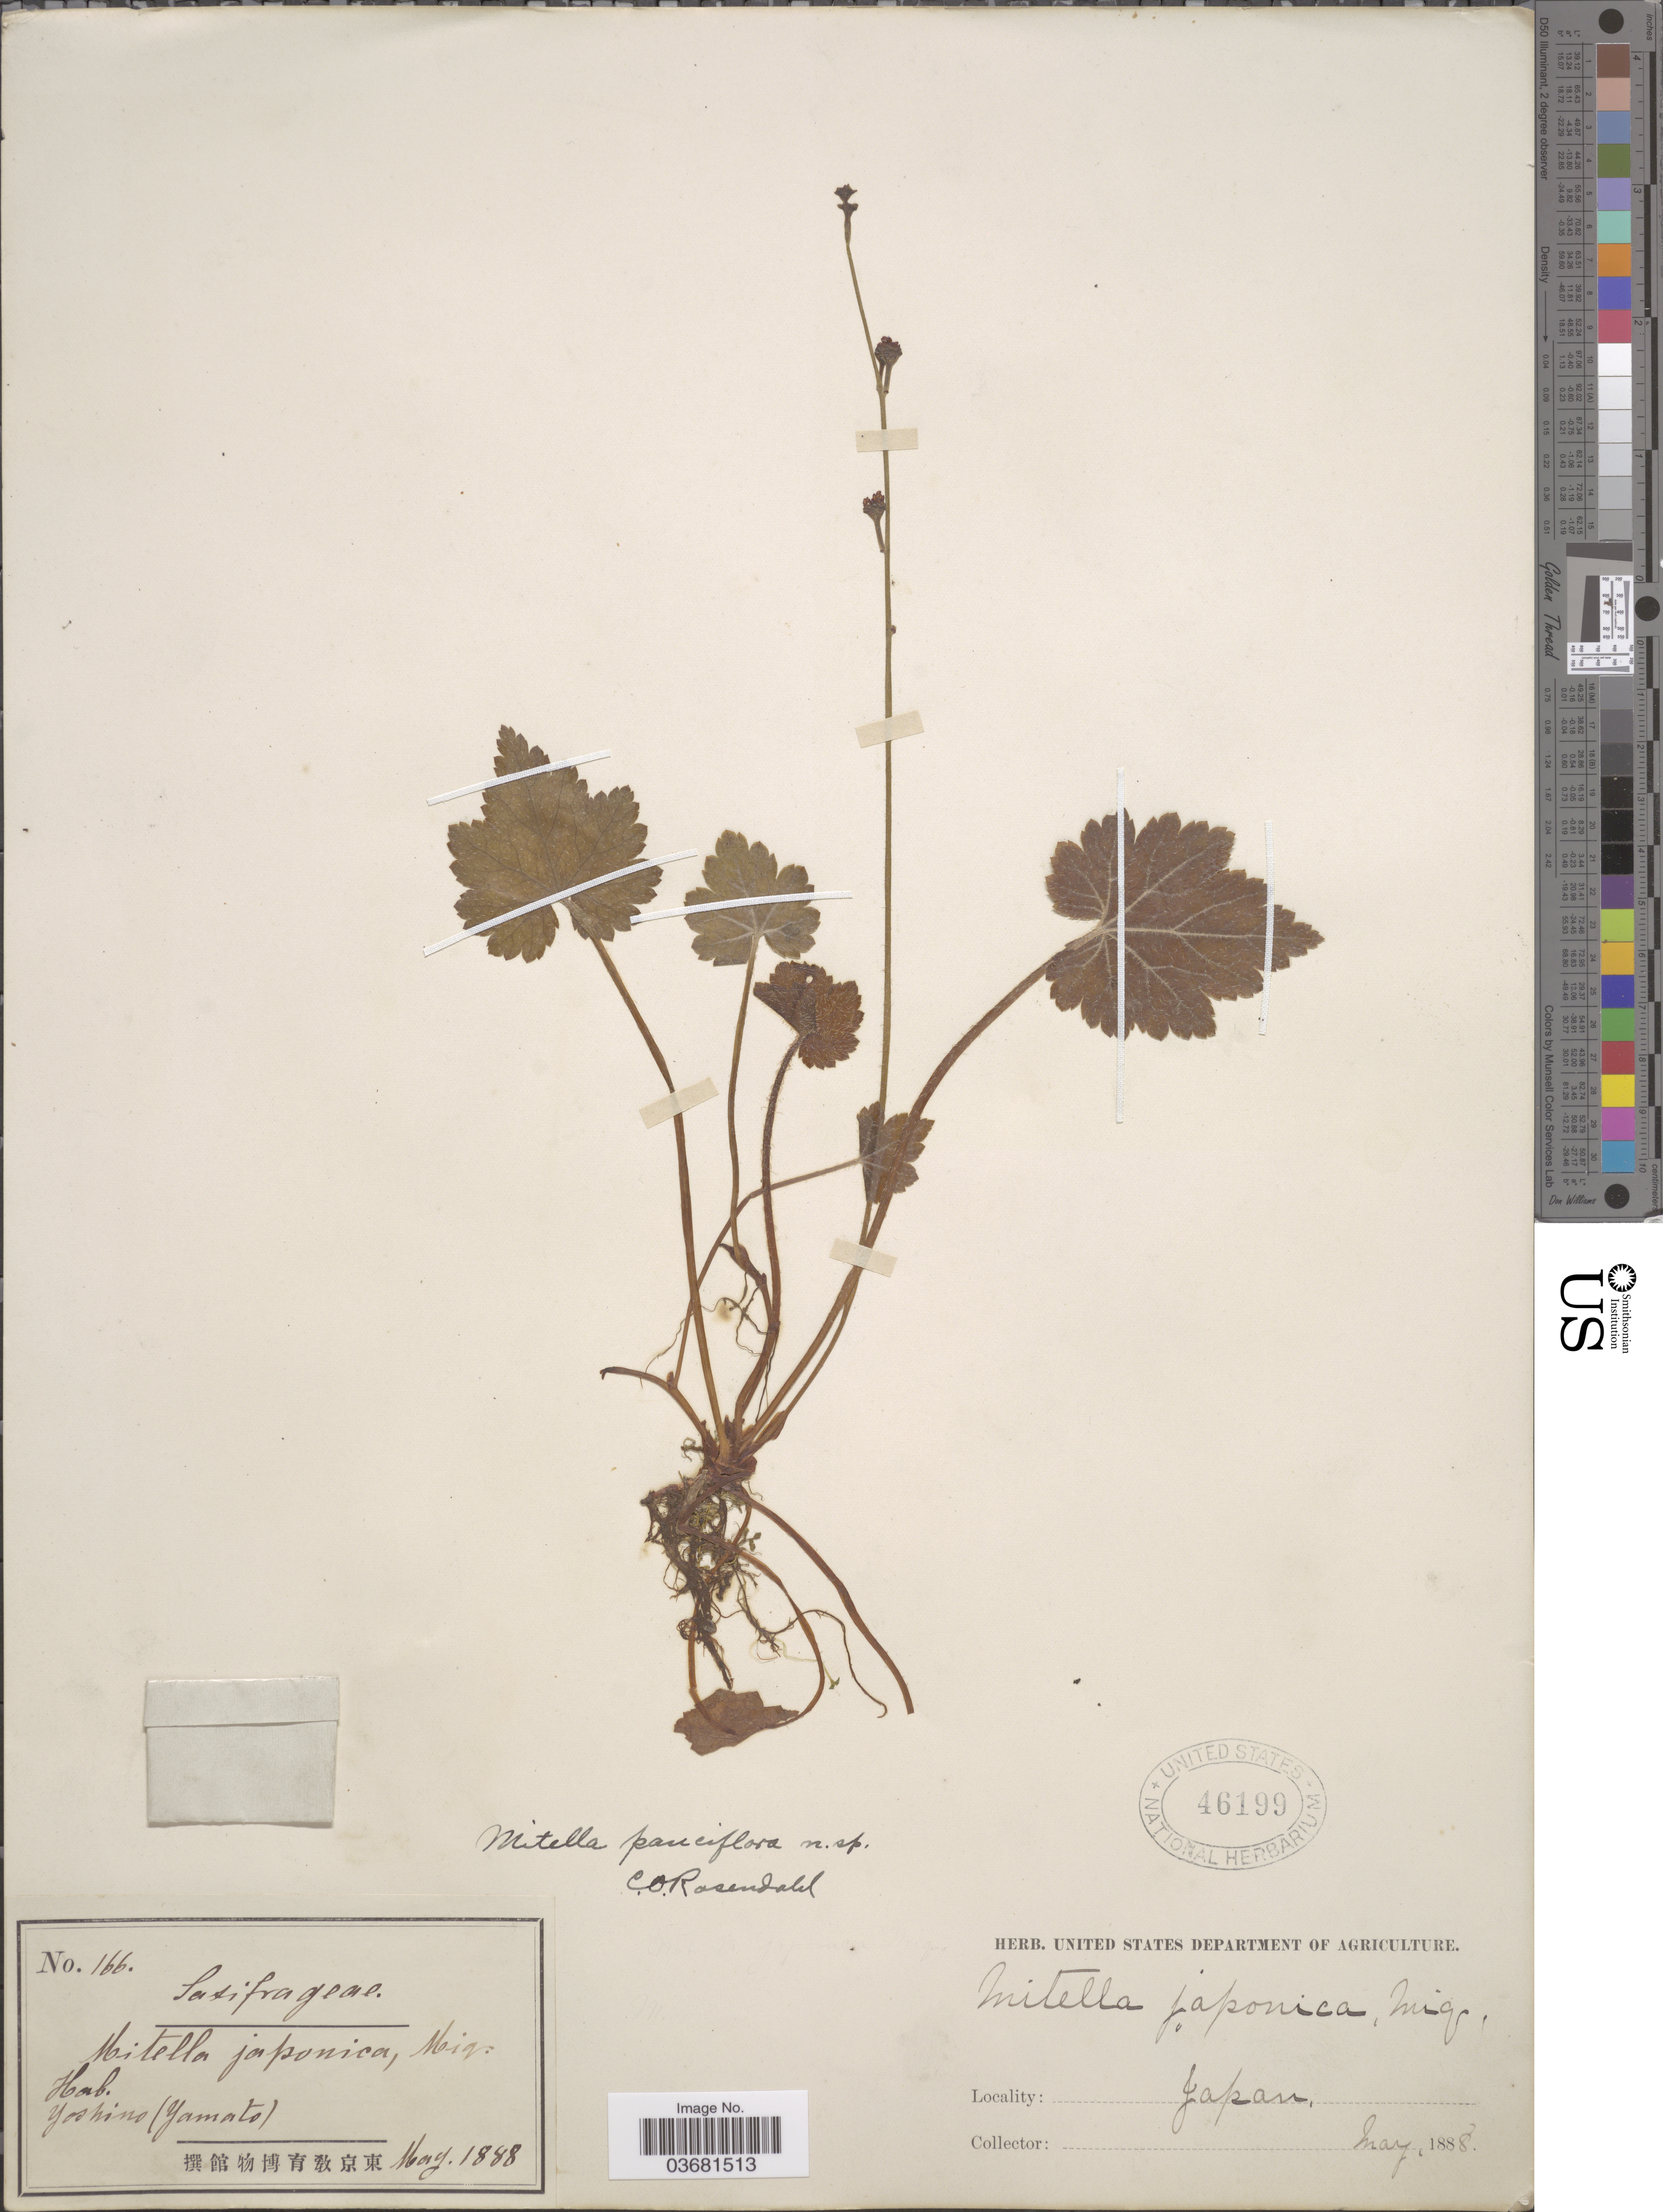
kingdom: Plantae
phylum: Tracheophyta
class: Magnoliopsida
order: Saxifragales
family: Saxifragaceae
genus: Mitella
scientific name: Mitella pauciflora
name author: Rosend.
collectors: Y. Yamamoto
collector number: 166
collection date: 1888-05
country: Japan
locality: Yoshino (Yamato)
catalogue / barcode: US 46199